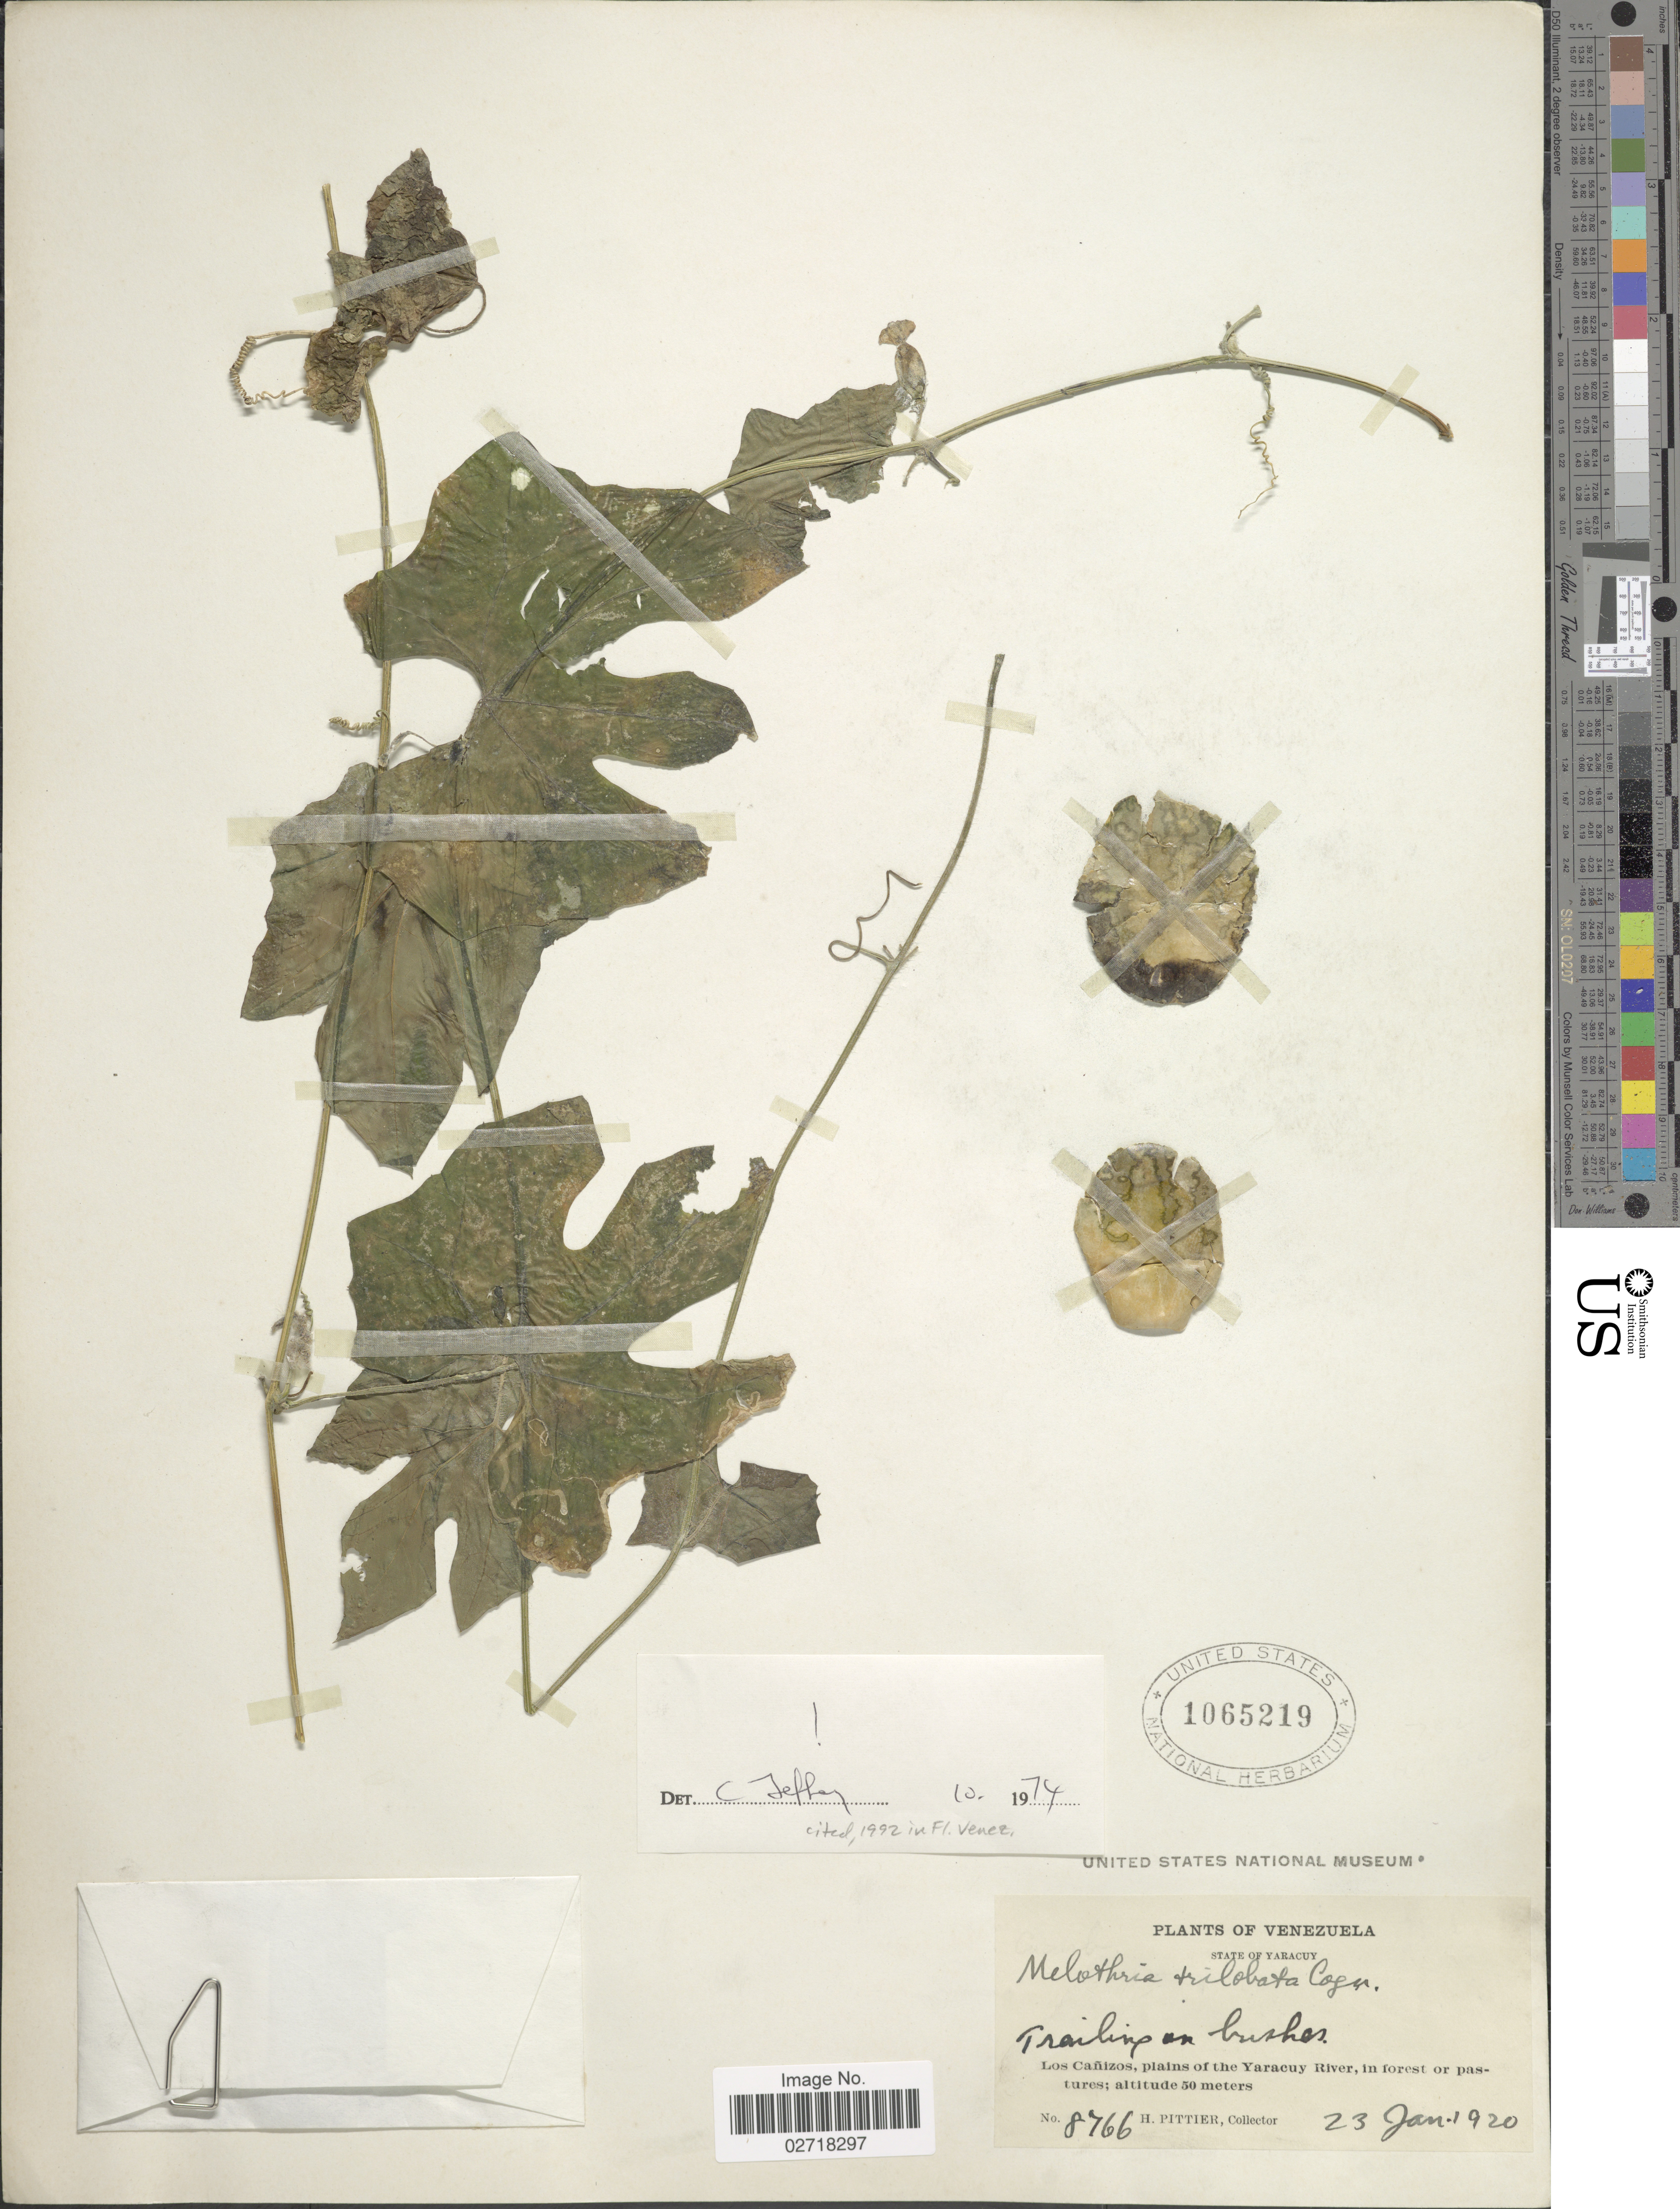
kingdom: Plantae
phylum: Tracheophyta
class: Magnoliopsida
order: Cucurbitales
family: Cucurbitaceae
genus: Melothria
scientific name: Melothria trilobata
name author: Cogn.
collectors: H. F. Pittier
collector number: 8766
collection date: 1920-01-23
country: Venezuela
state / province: Yaracuy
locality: Los Canizos,. plains of the Yaracuy River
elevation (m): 50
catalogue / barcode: US 1065219